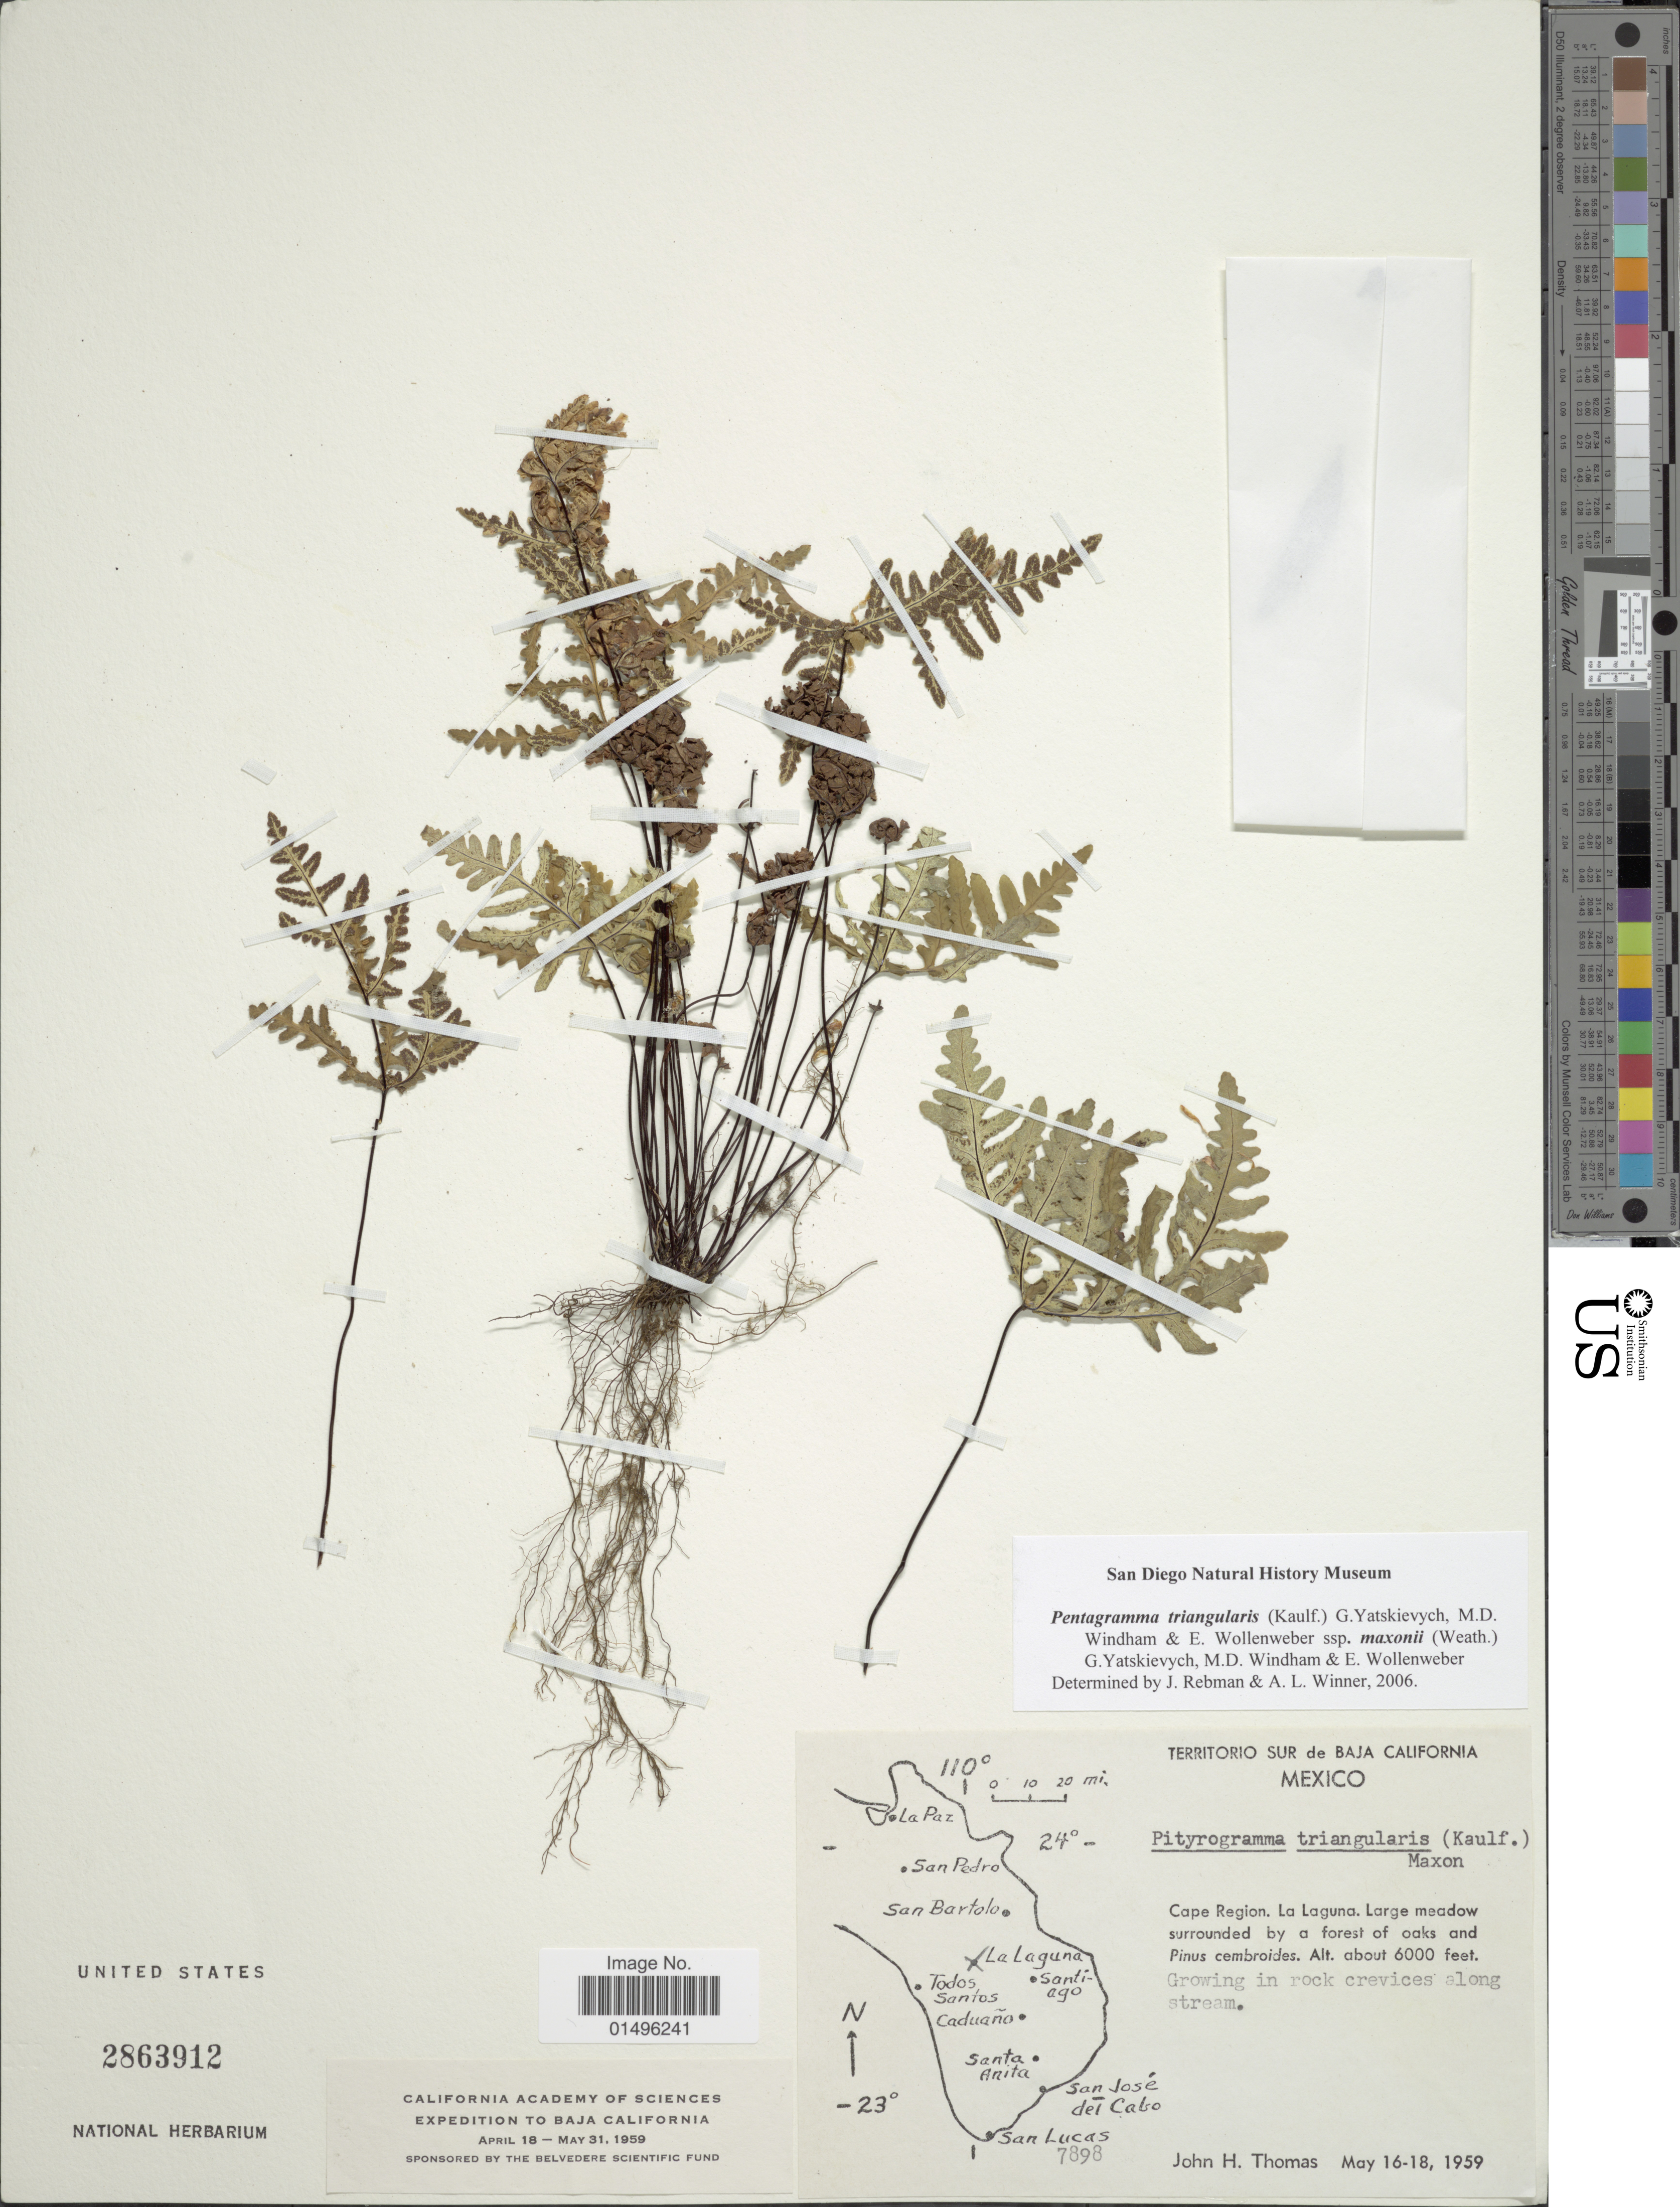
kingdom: Plantae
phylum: Tracheophyta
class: Polypodiopsida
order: Polypodiales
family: Pteridaceae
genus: Pentagramma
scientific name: Pentagramma maxonii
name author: (Weath.) Schuettp. & Windham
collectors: J. H. Thomas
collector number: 7898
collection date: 1959-05-16/1959-05-18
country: Mexico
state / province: Baja California Sur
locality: Baja California, Mexico, Cape Region. La Laguna.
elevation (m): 1829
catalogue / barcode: US 2863912